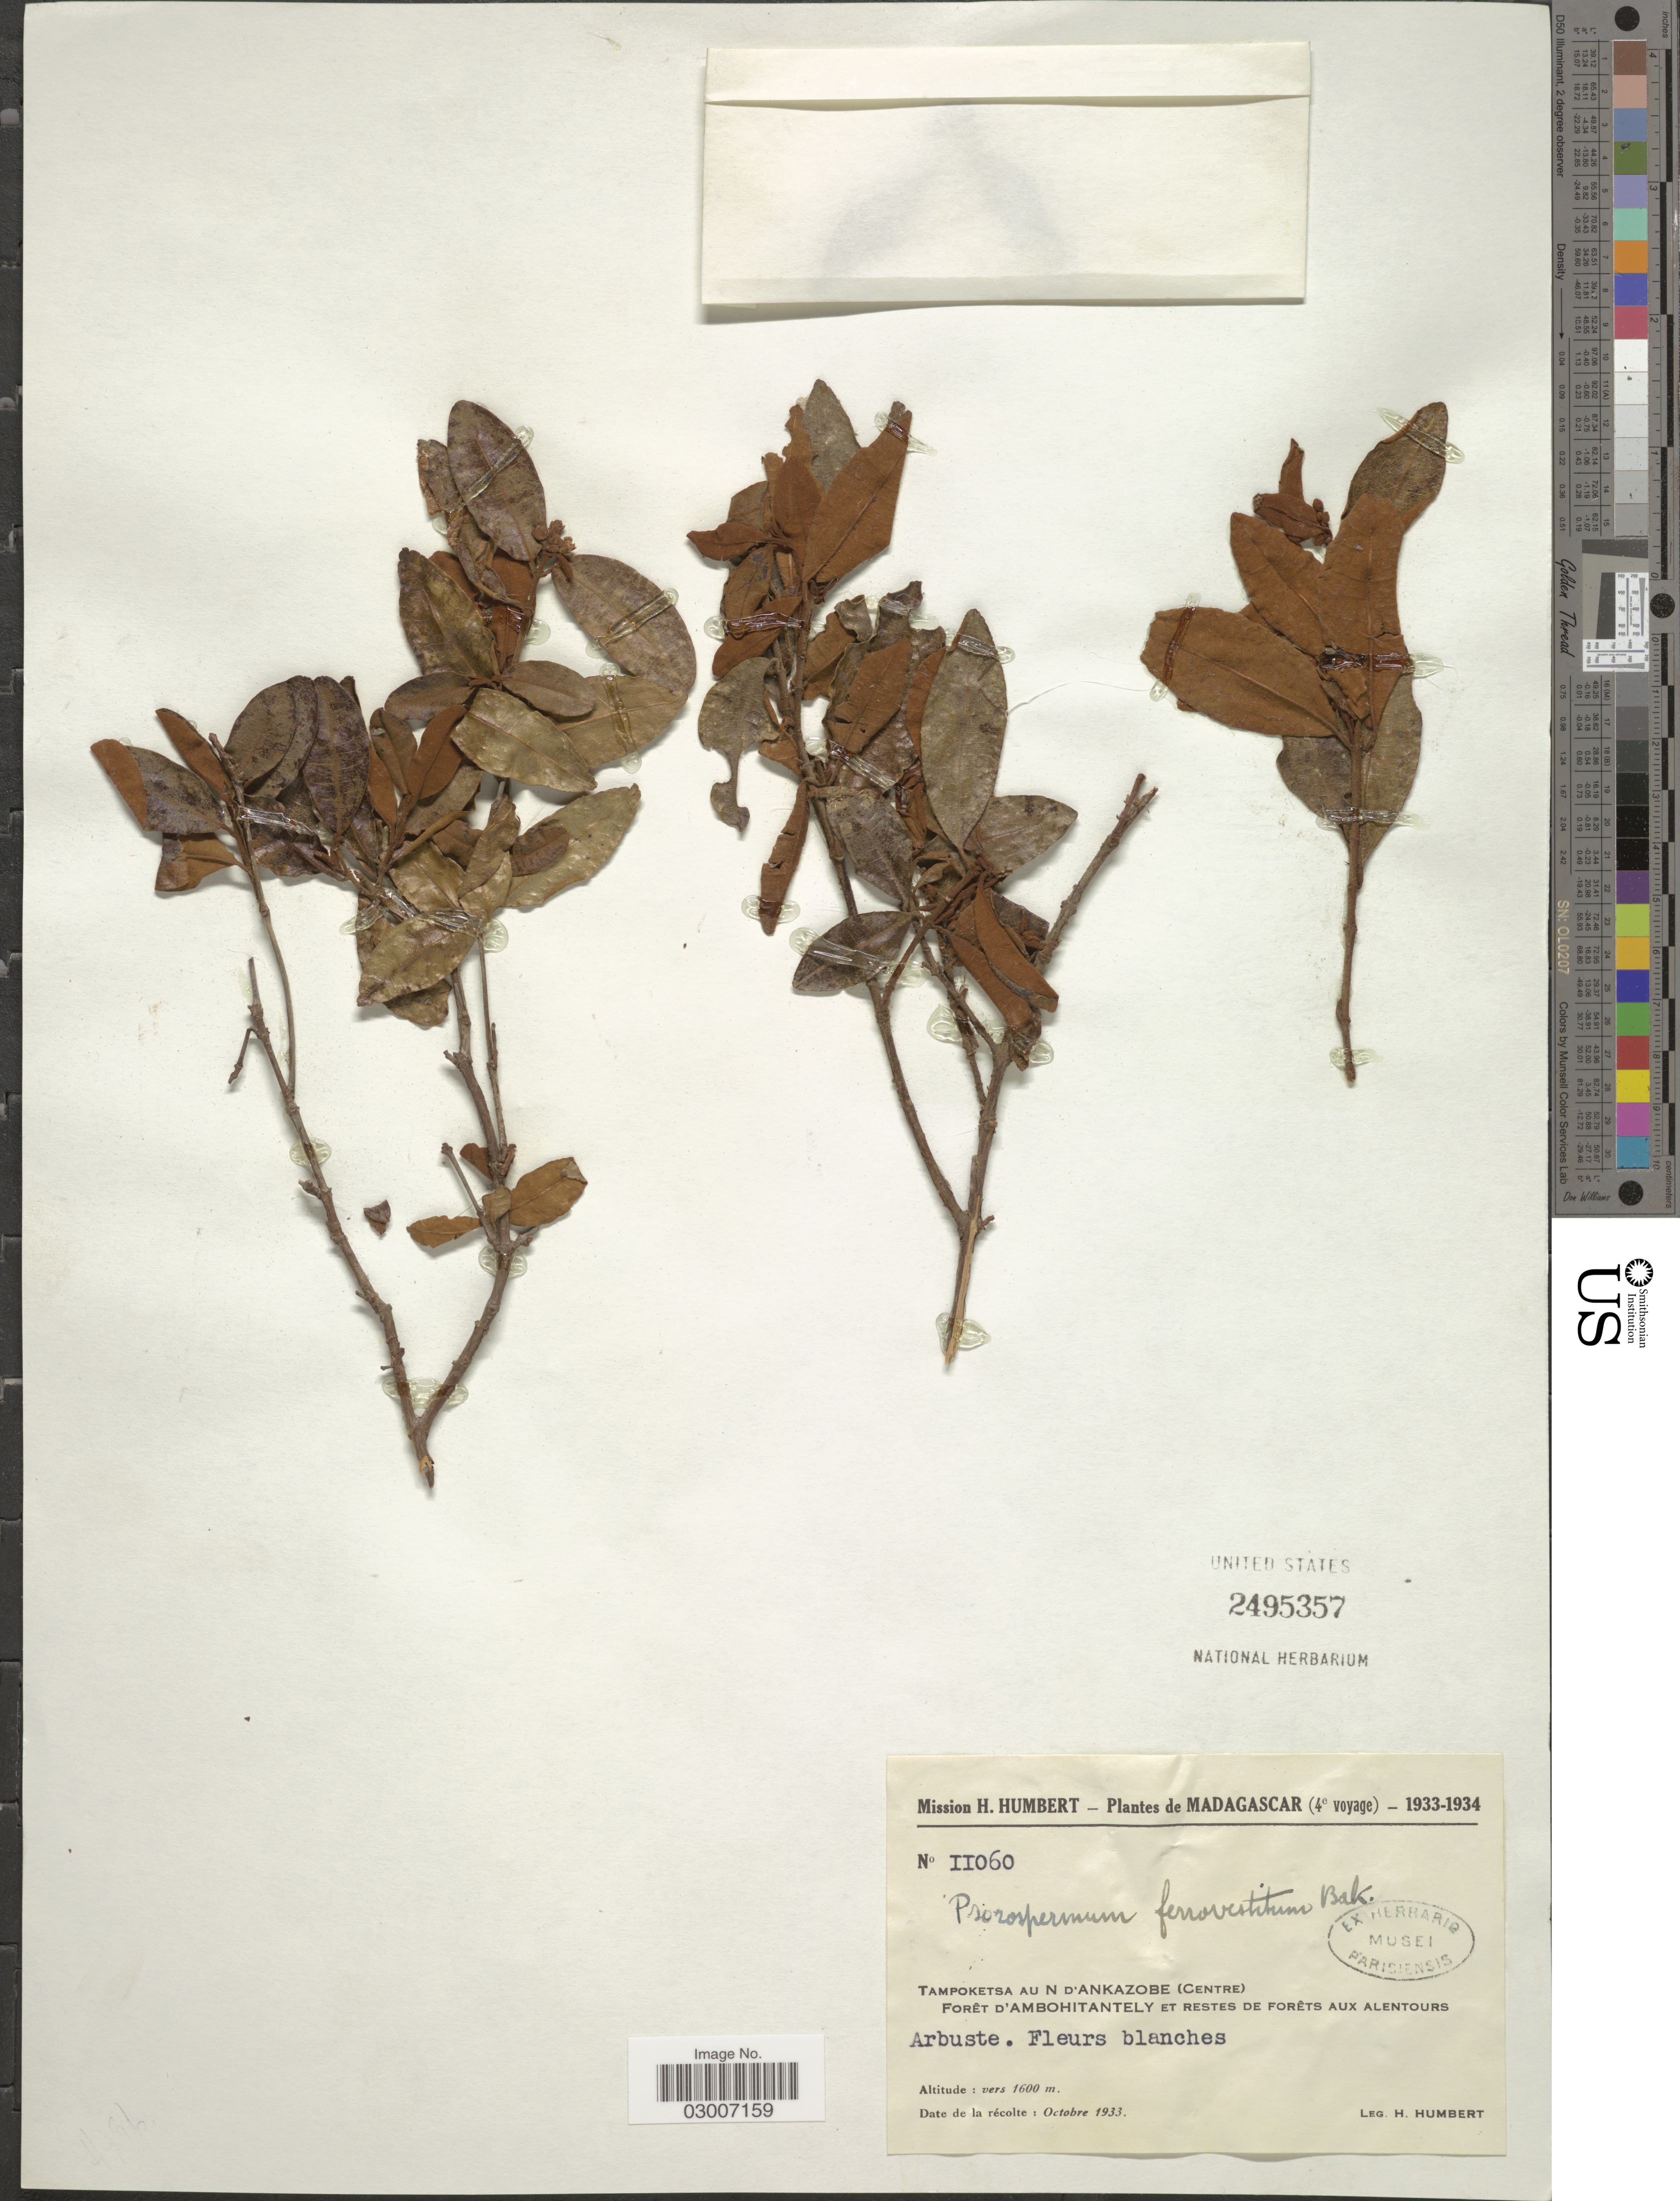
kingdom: Plantae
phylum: Tracheophyta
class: Magnoliopsida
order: Malpighiales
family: Hypericaceae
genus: Psorospermum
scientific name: Psorospermum ferrovestitum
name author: Baker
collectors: H. Humbert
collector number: II060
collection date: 1933-10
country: Madagascar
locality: Tampoketsa au N d'Ankazobe (Centre). Forêt d'Ambohitantely et restes de forêts aux alentours.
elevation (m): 1600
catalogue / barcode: US 2495357